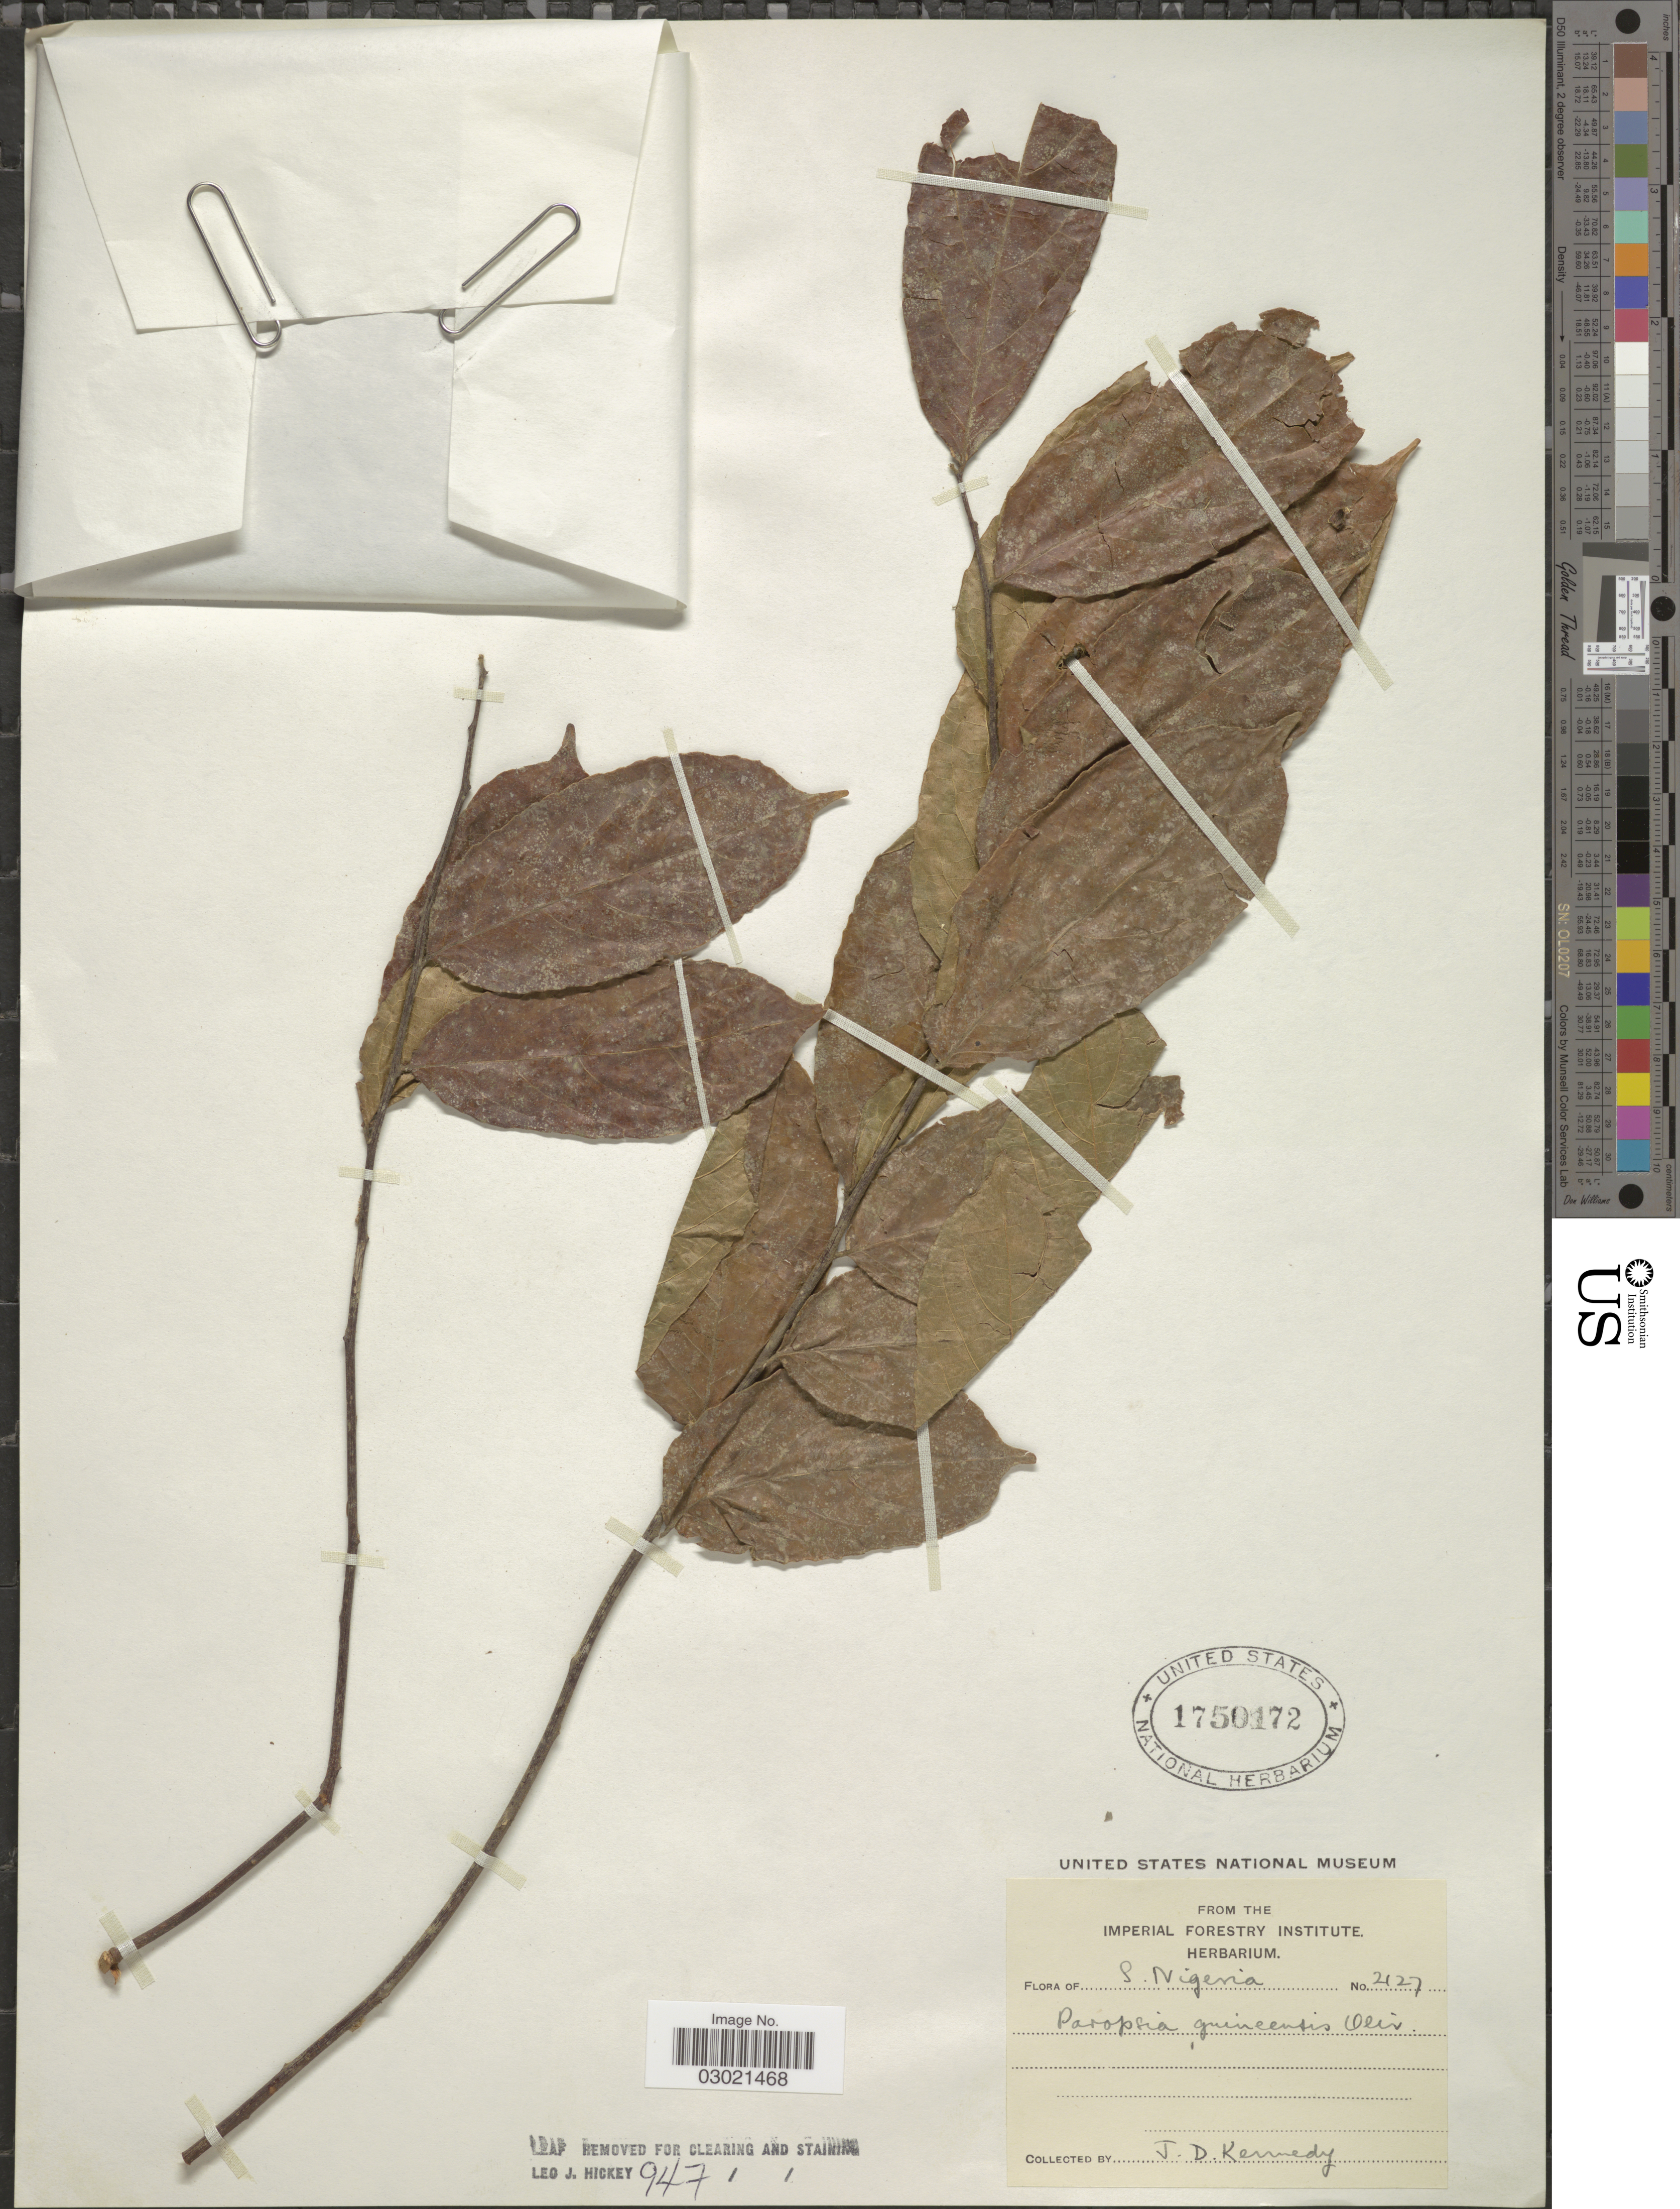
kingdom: Plantae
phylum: Tracheophyta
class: Magnoliopsida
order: Malpighiales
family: Passifloraceae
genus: Paropsia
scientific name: Paropsia guineensis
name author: Oliv.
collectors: J. D. Kennedy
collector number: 2127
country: Nigeria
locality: S. Nigeria.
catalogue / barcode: US 1750172